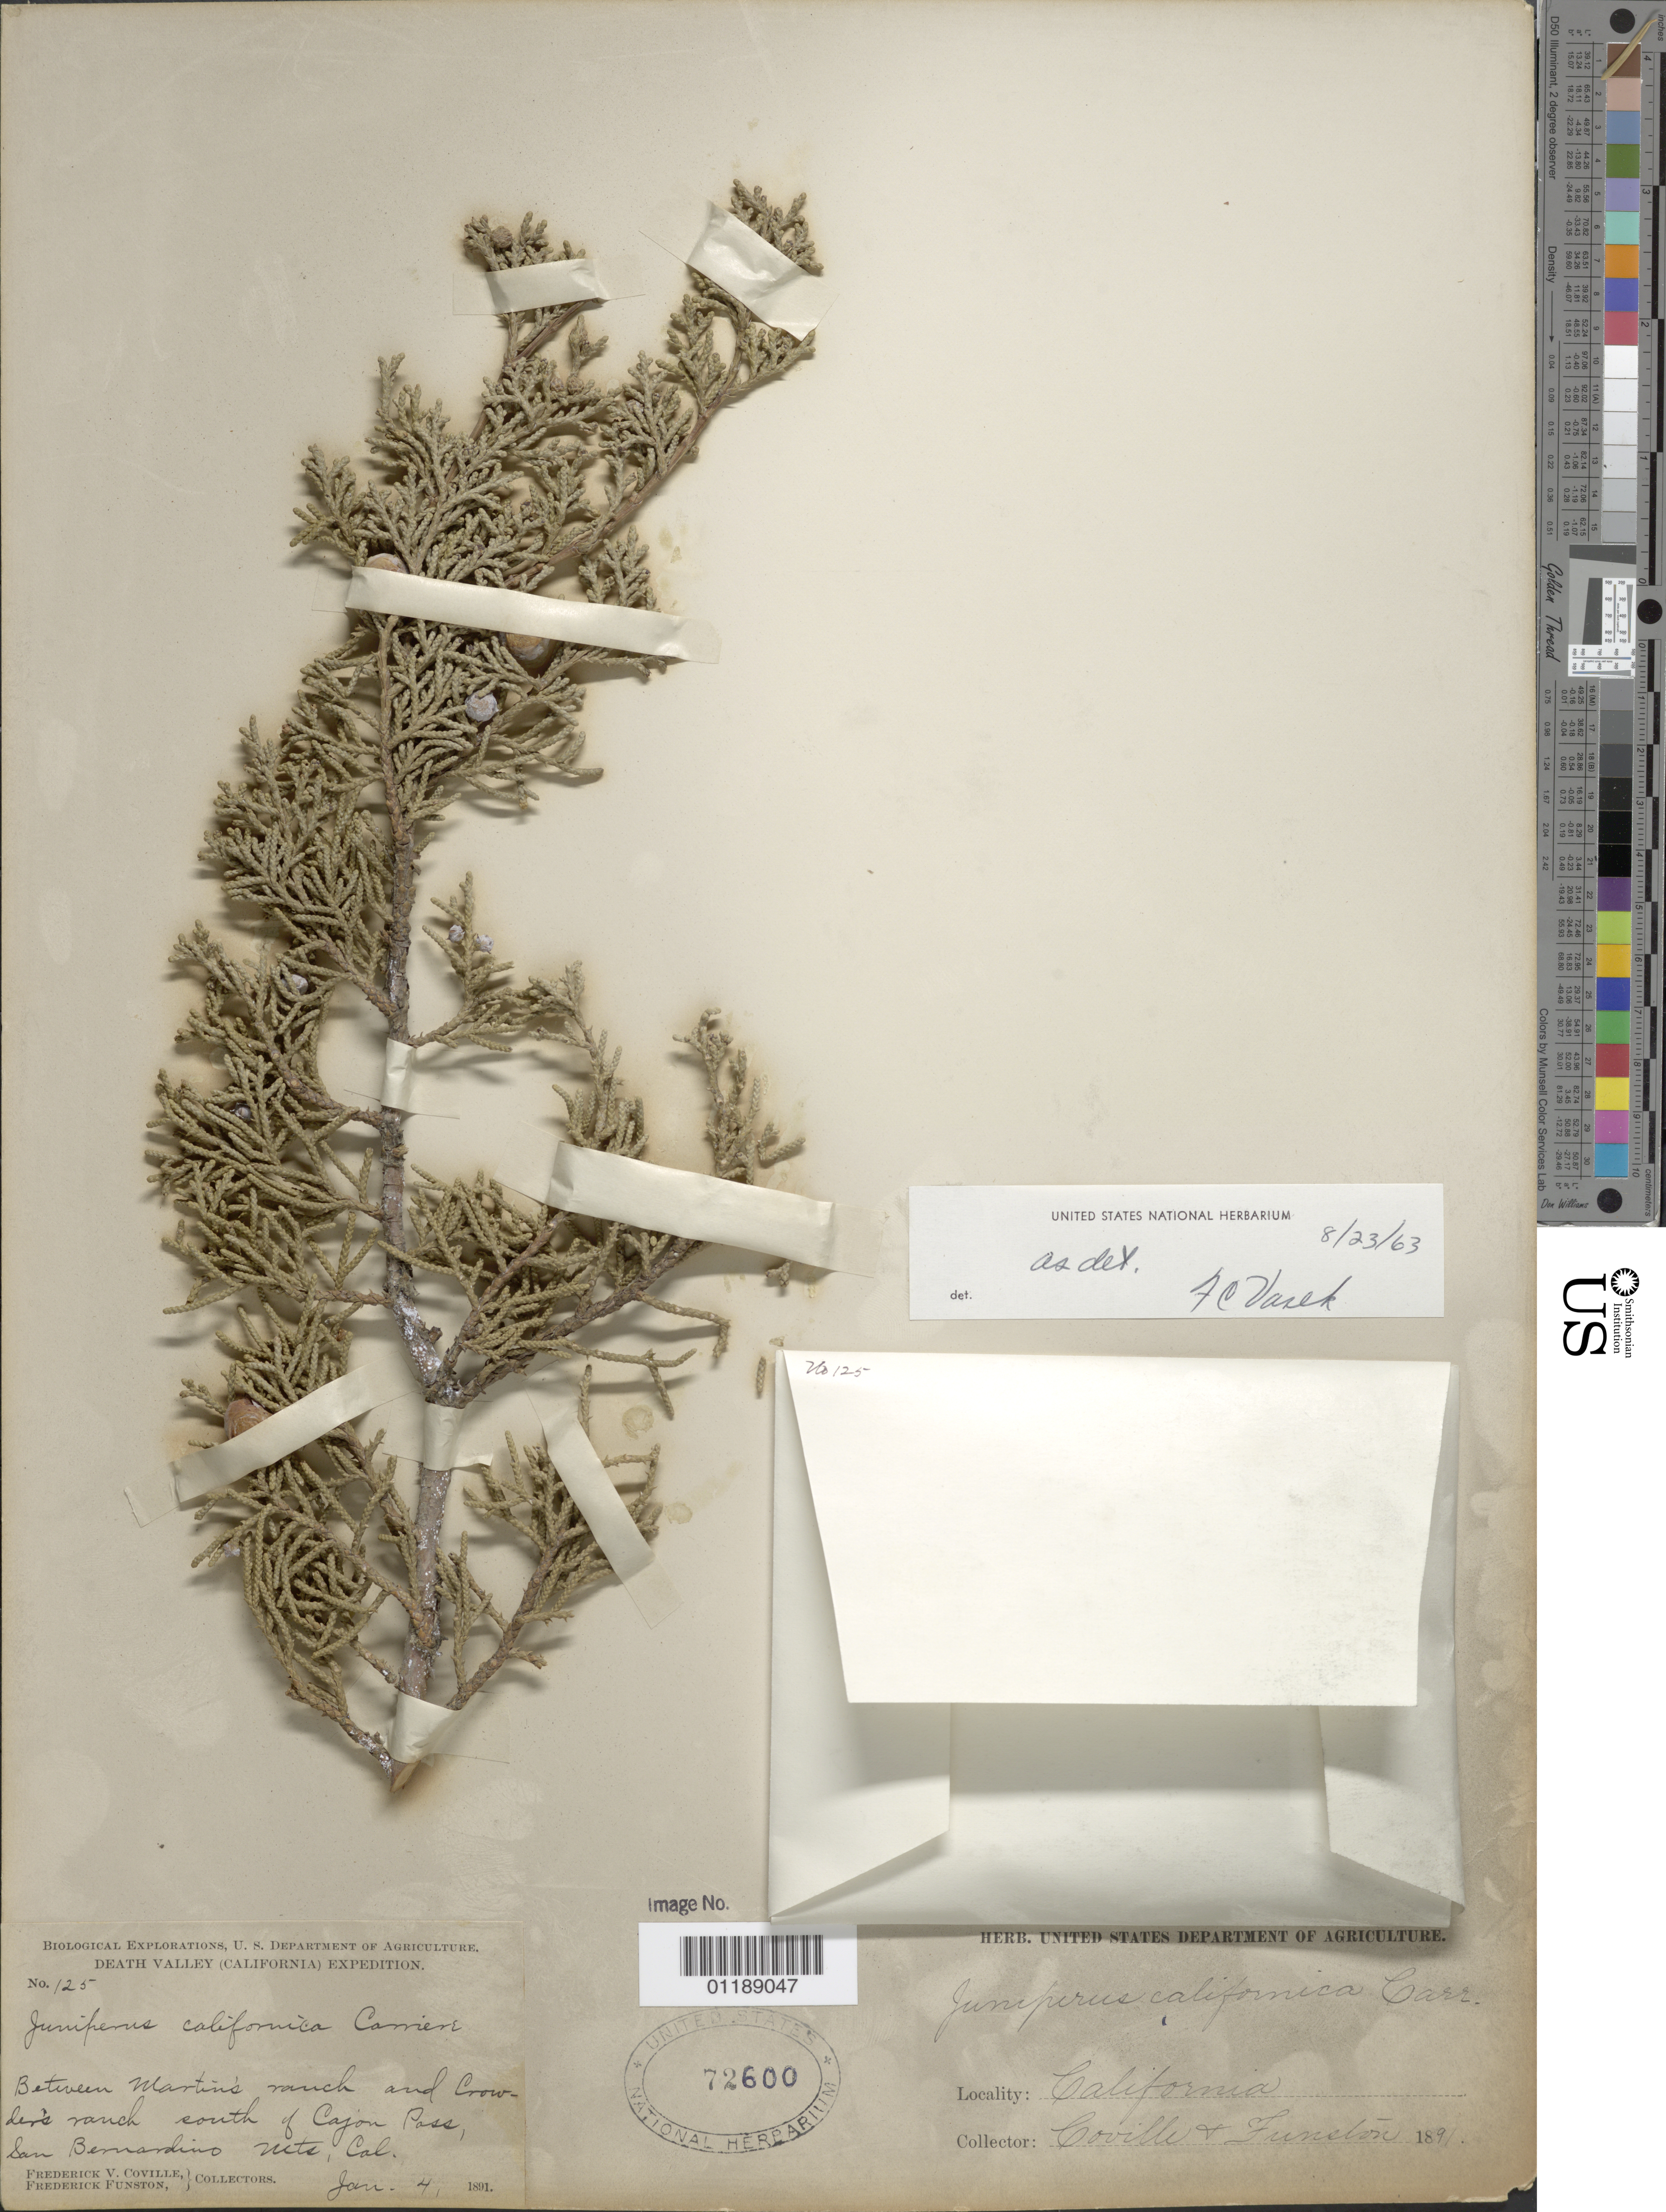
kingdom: Plantae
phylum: Tracheophyta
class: Pinopsida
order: Pinales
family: Cupressaceae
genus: Juniperus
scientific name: Juniperus californica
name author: Carrière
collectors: F. V. Coville & F. Funston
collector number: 125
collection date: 1891-01-04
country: United States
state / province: California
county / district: San Bernardino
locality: San Bernardino Mts.,between Martin's Ranch and Crowder's Ranch south of Cajon Pass.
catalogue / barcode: US 72600